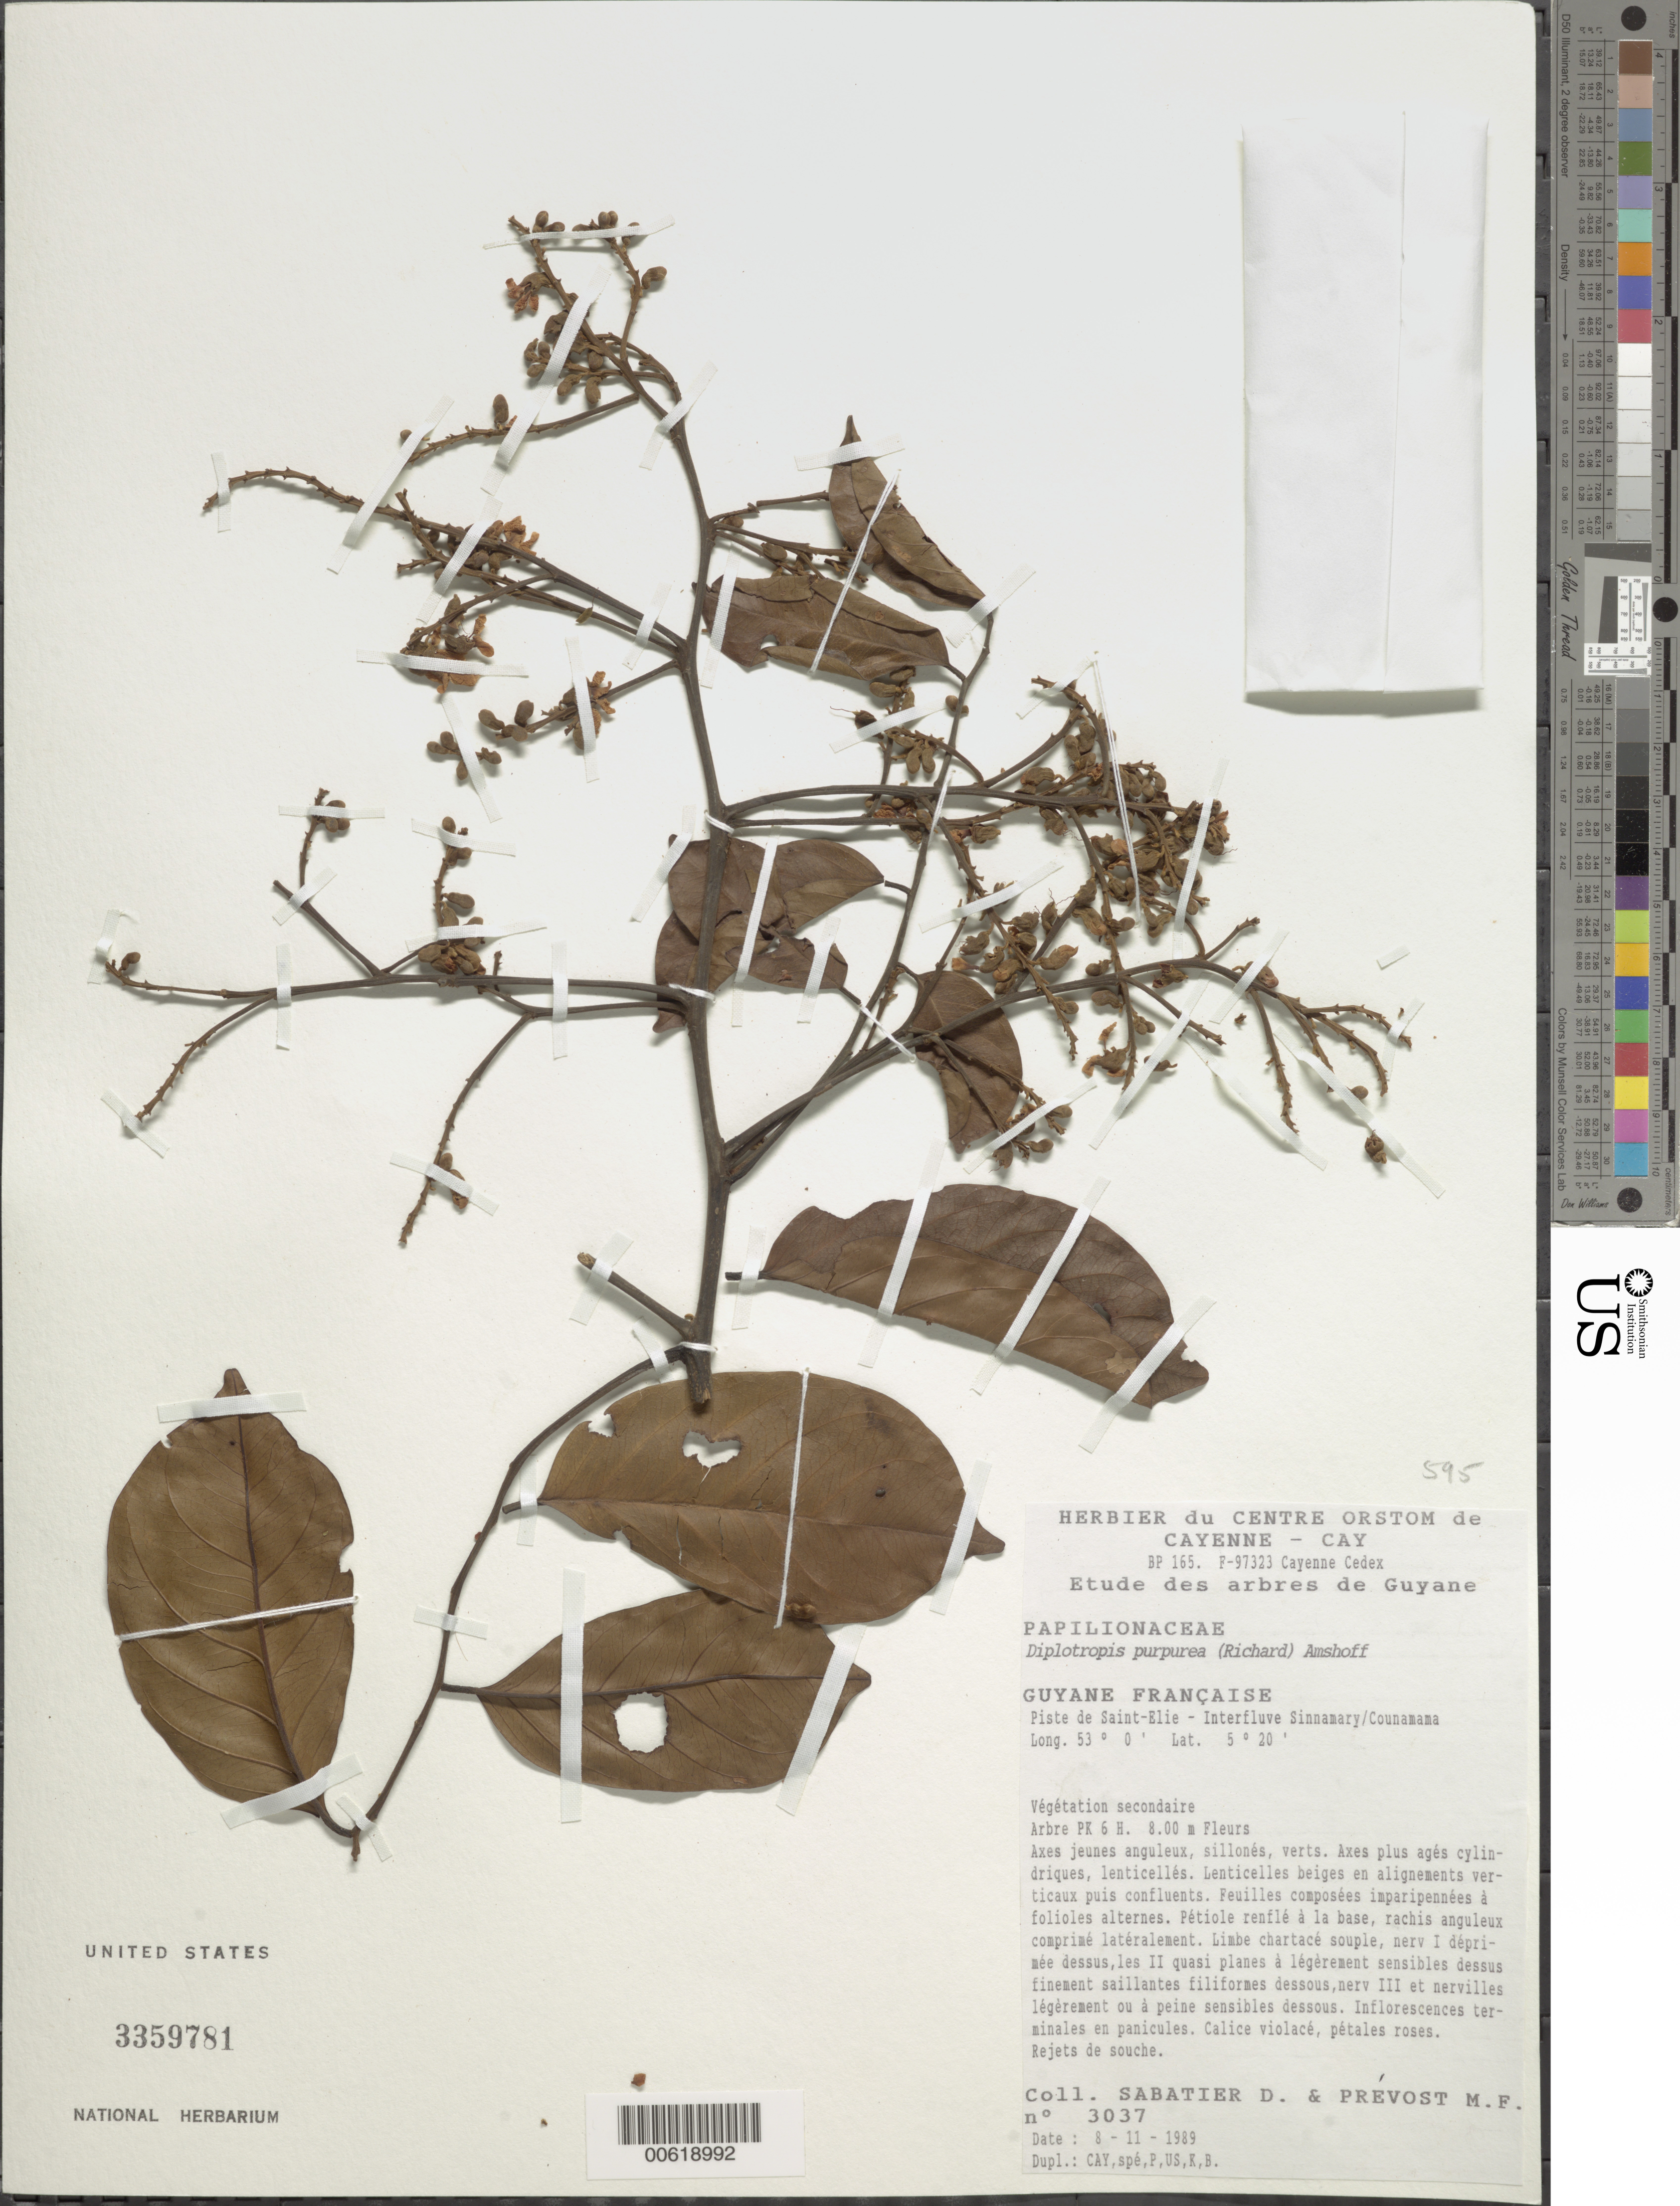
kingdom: Plantae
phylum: Tracheophyta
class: Magnoliopsida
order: Fabales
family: Fabaceae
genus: Diplotropis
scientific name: Diplotropis purpurea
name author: (Rich.) Amshoff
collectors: D. Sabatier & M.-F. Prévost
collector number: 3037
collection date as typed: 8-Nov-89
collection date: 1989-11-08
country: French Guiana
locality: Piste de Saint-Élie, interfleuve Sinnamary-Counamama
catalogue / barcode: US 3359781